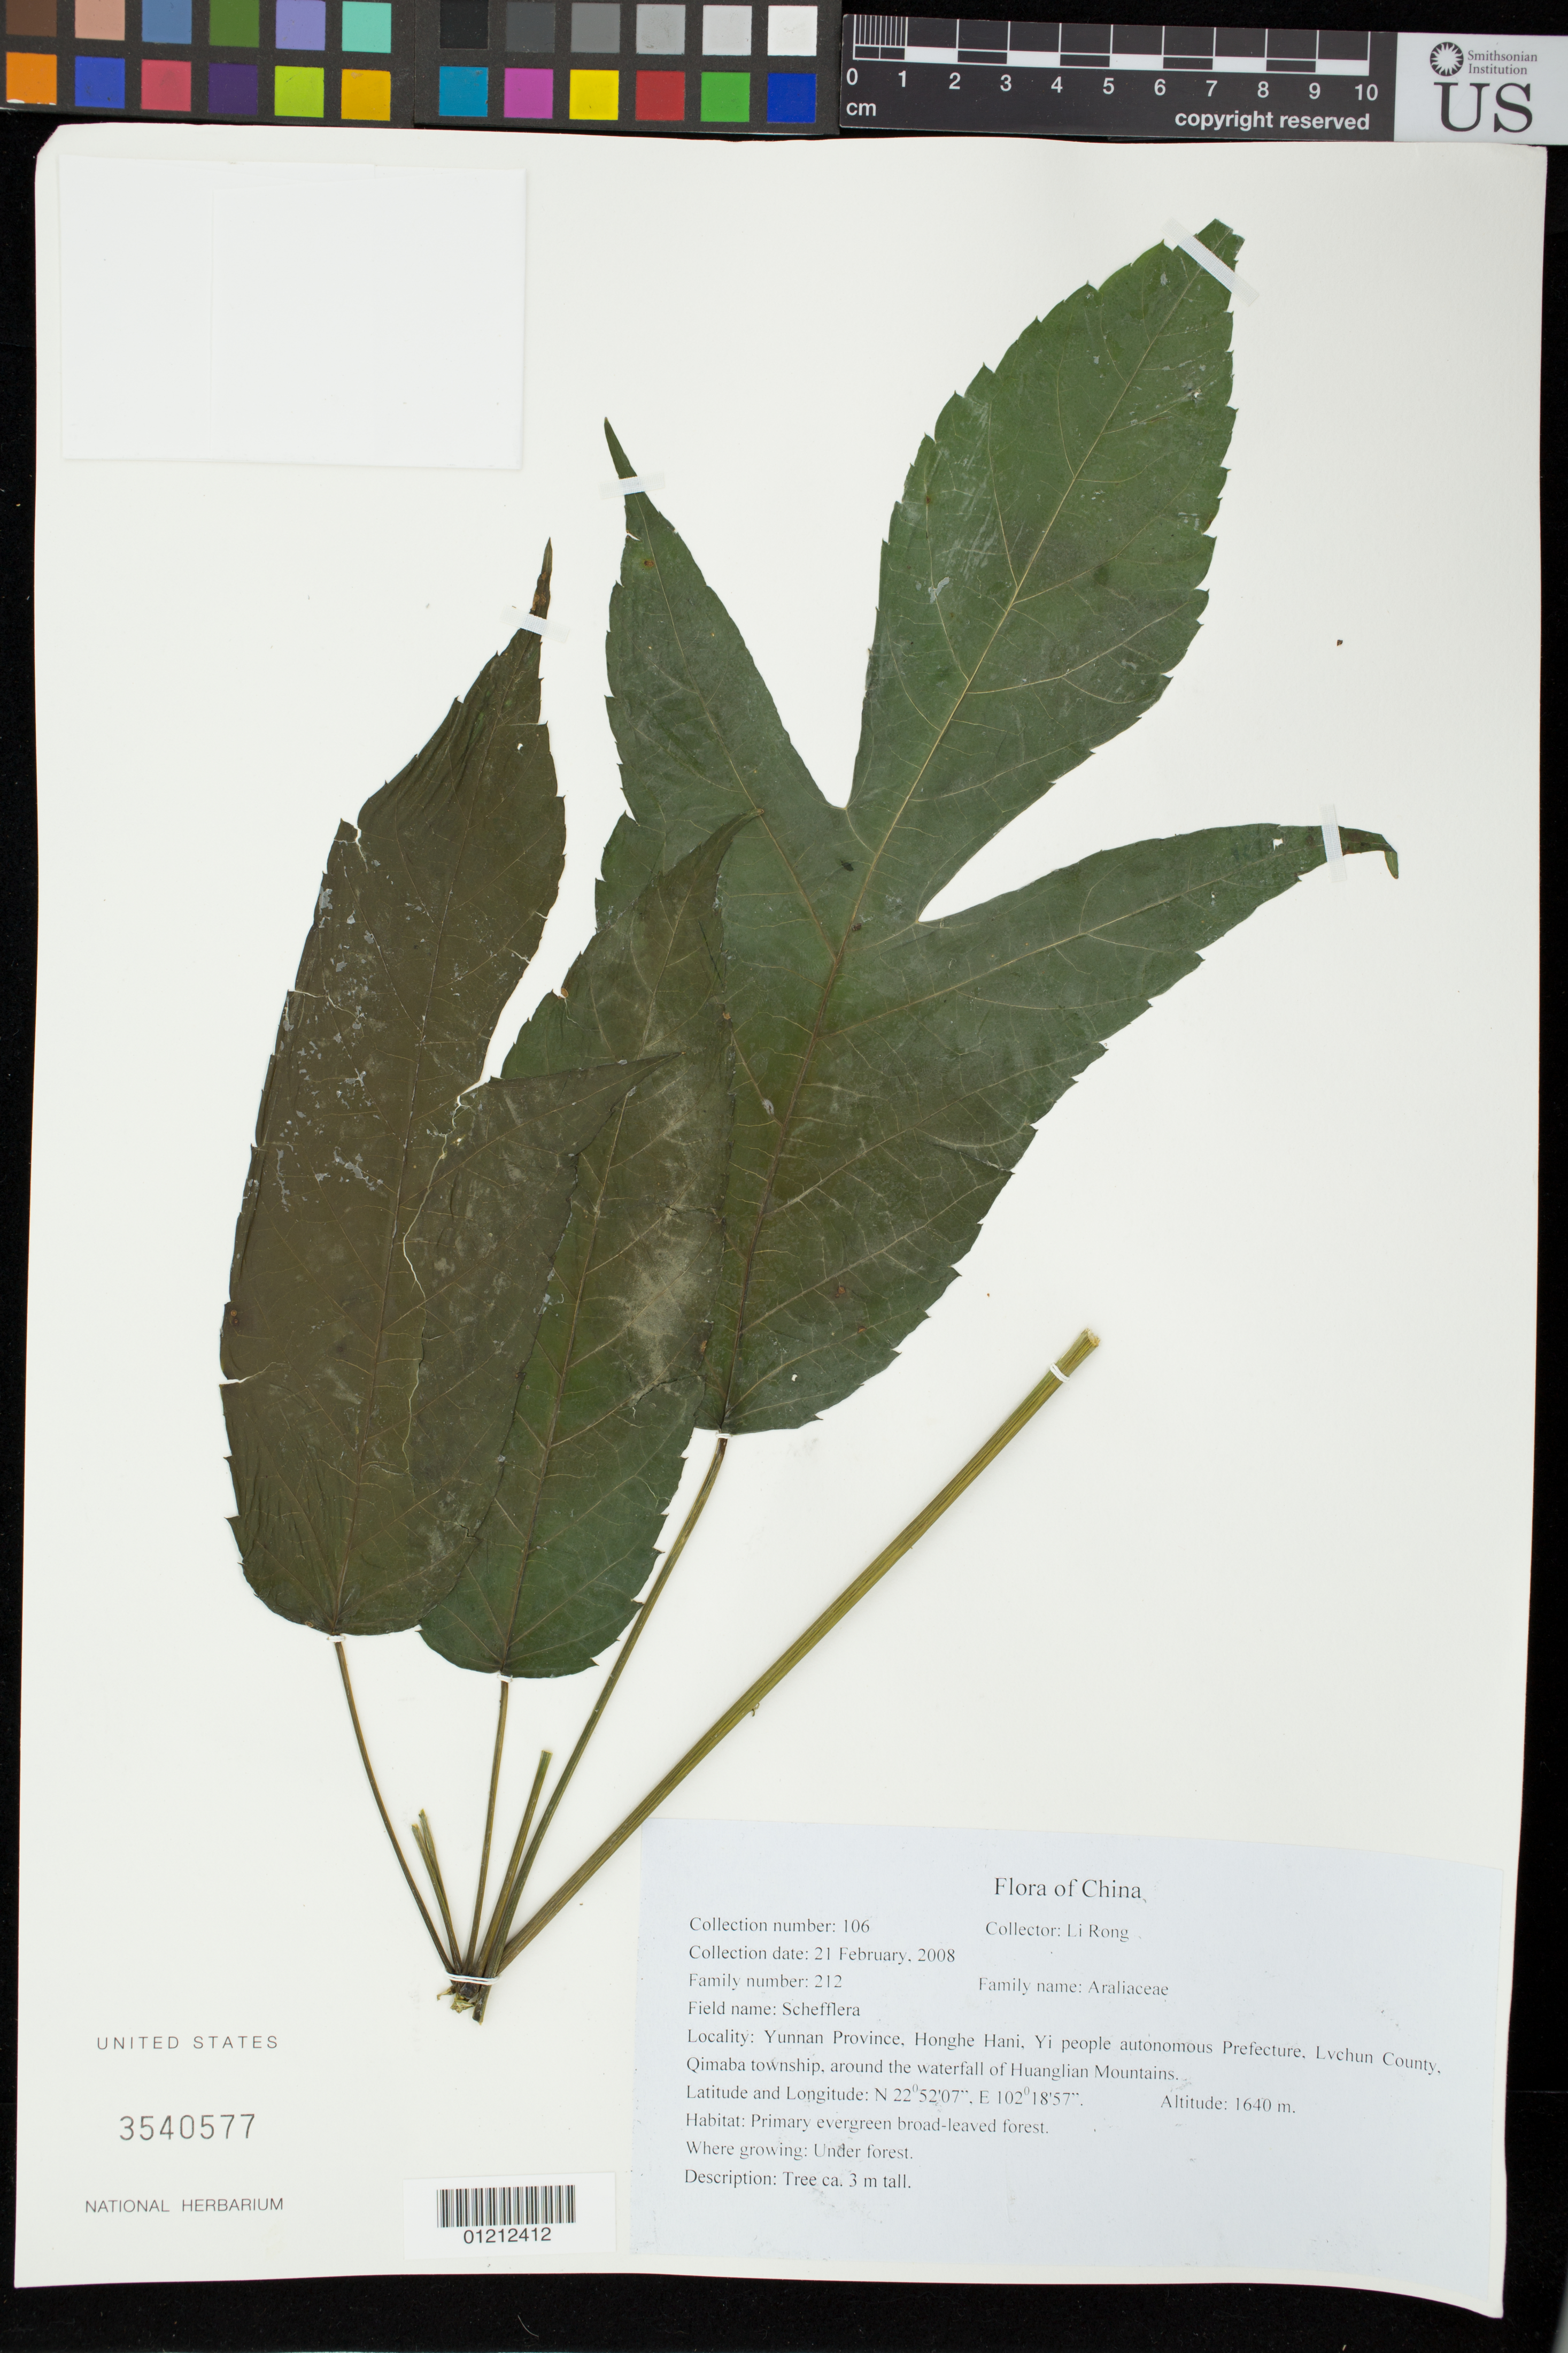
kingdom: Plantae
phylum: Tracheophyta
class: Magnoliopsida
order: Apiales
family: Araliaceae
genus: Schefflera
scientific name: Schefflera sp.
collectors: R. Li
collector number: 106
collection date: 2008-02-21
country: China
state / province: Yunnan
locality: Honghe Hani, Yi people autonomous Prefecture,Lvchun County, Qimaba township, around the waterfall of Huanglian Mountains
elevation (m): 1640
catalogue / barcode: US 3540577